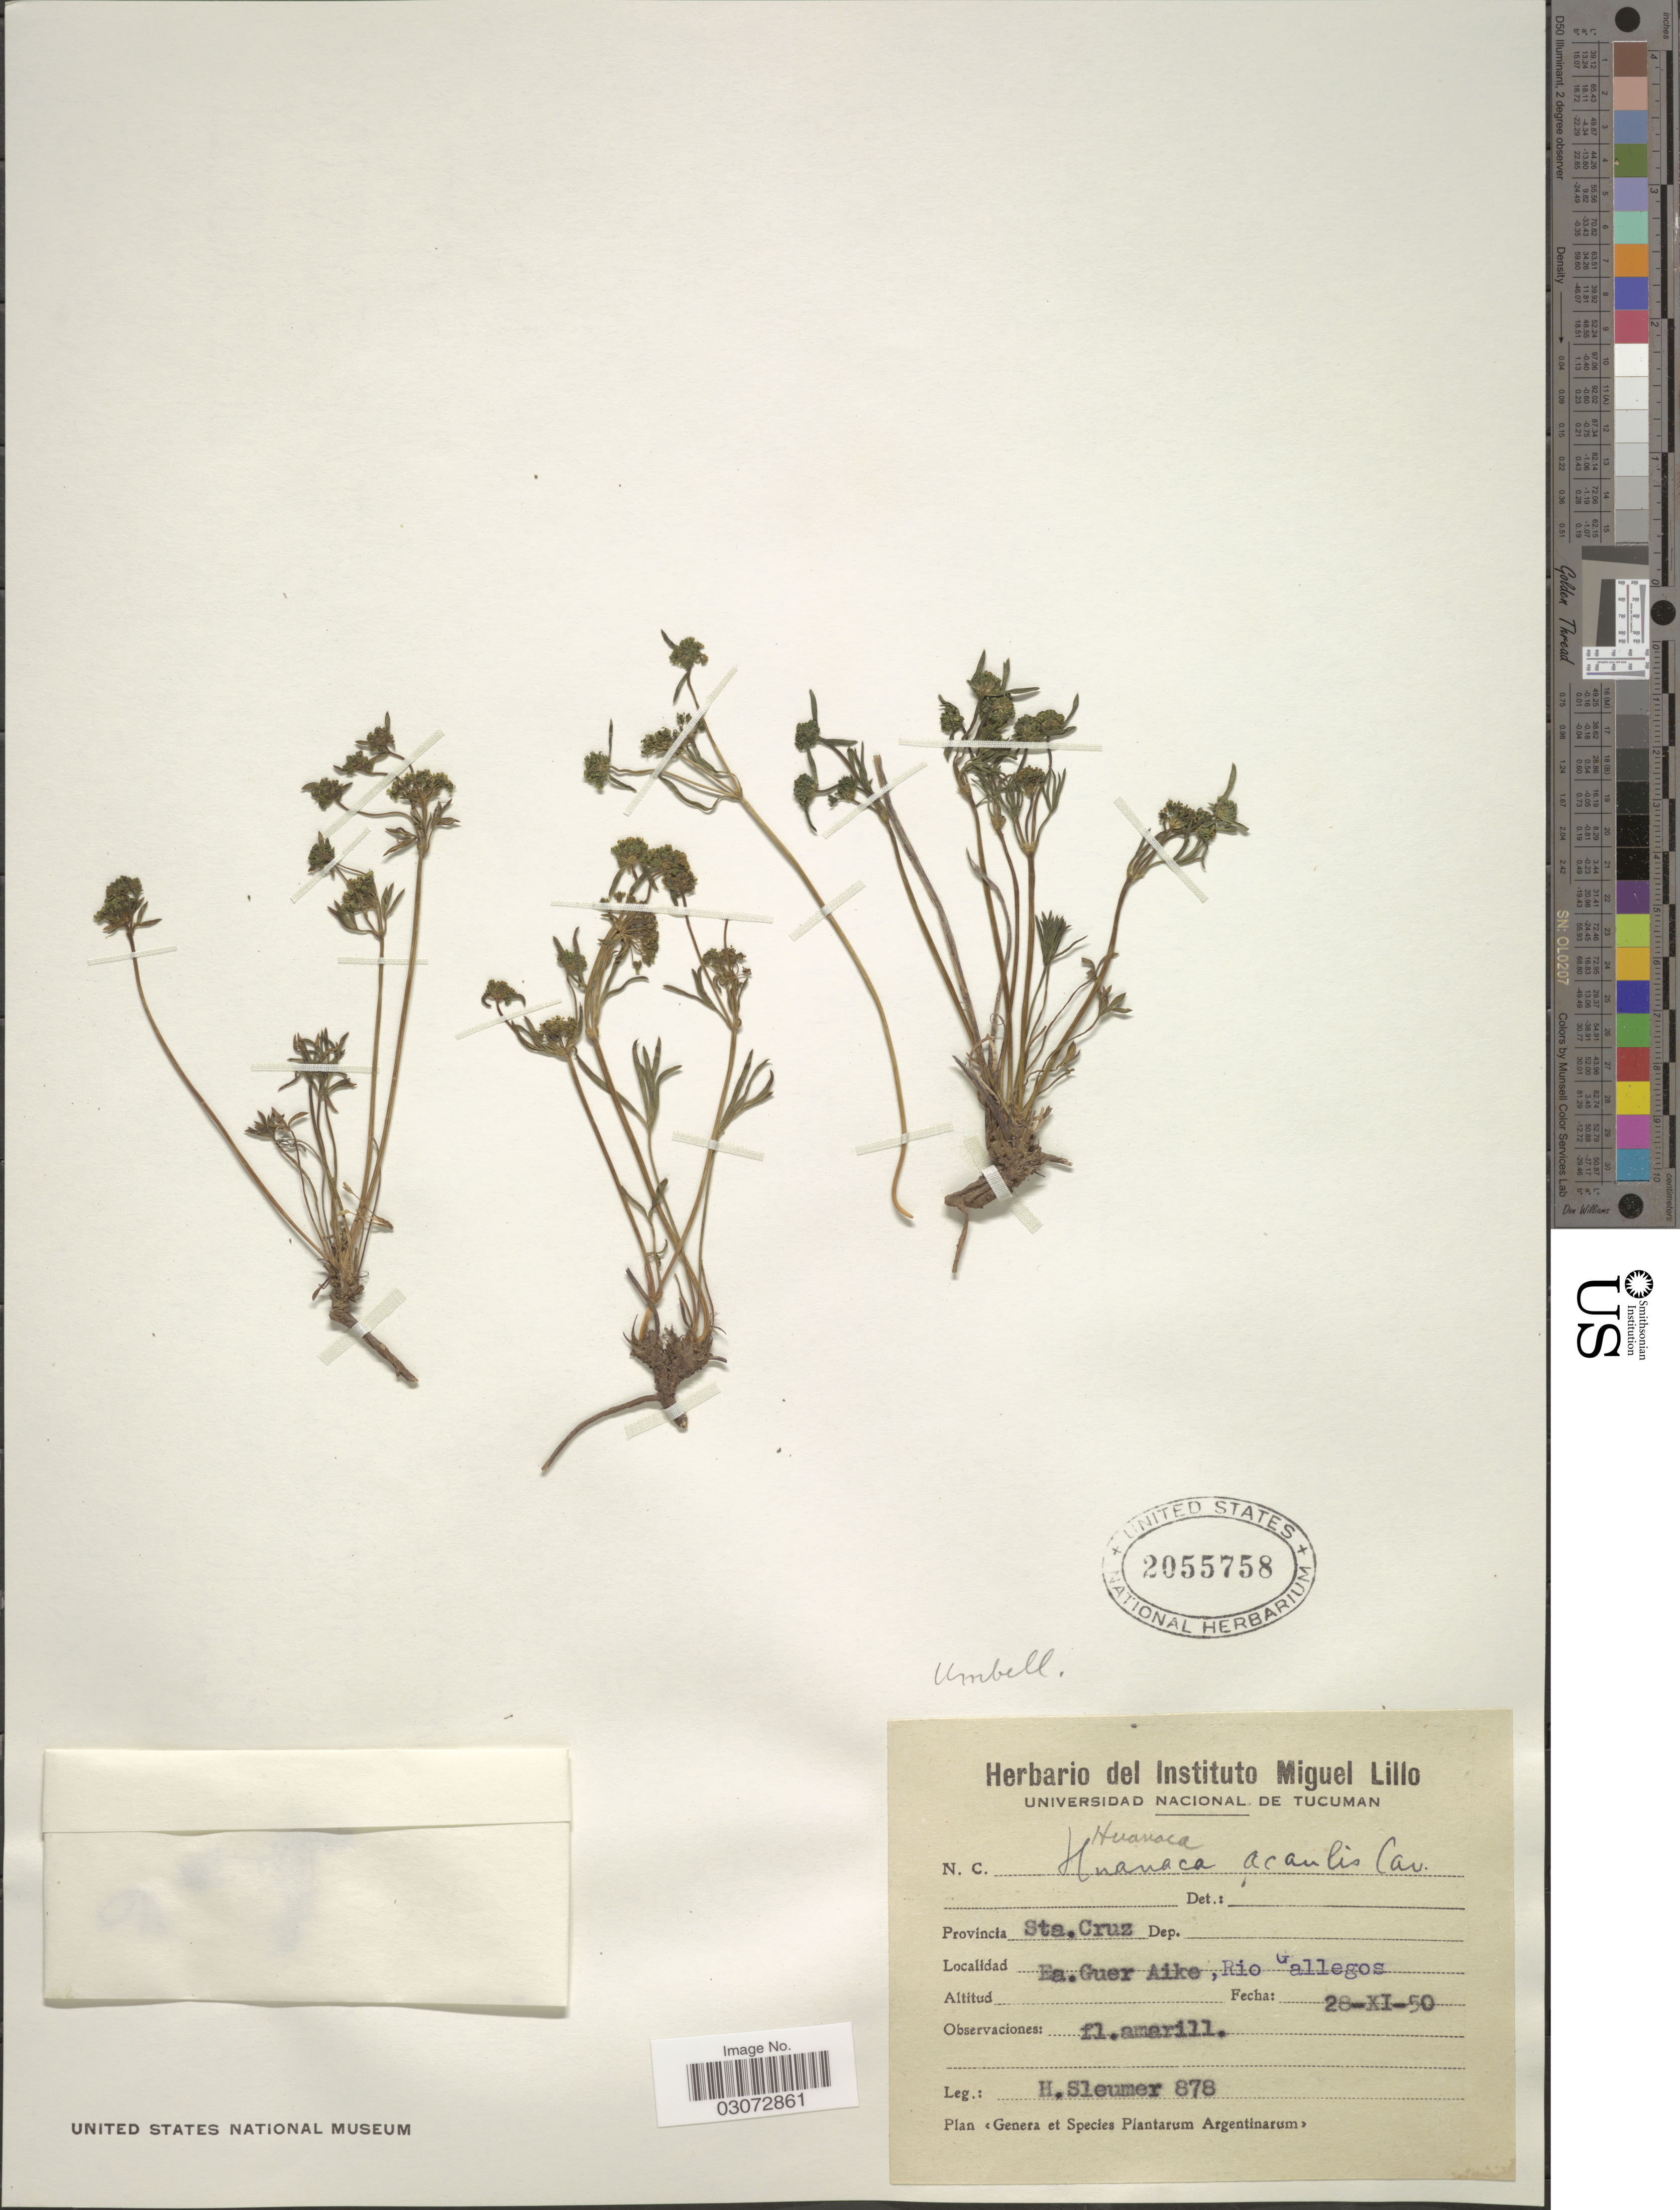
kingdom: Plantae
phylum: Tracheophyta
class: Magnoliopsida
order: Apiales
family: Apiaceae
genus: Huanaca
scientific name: Huanaca acaulis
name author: Cav.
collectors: H. O. Sleumer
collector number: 878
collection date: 1950-11-28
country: Argentina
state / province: Santa Cruz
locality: Ea. Guer Aike, Rio Gallegos.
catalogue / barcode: US 2055758